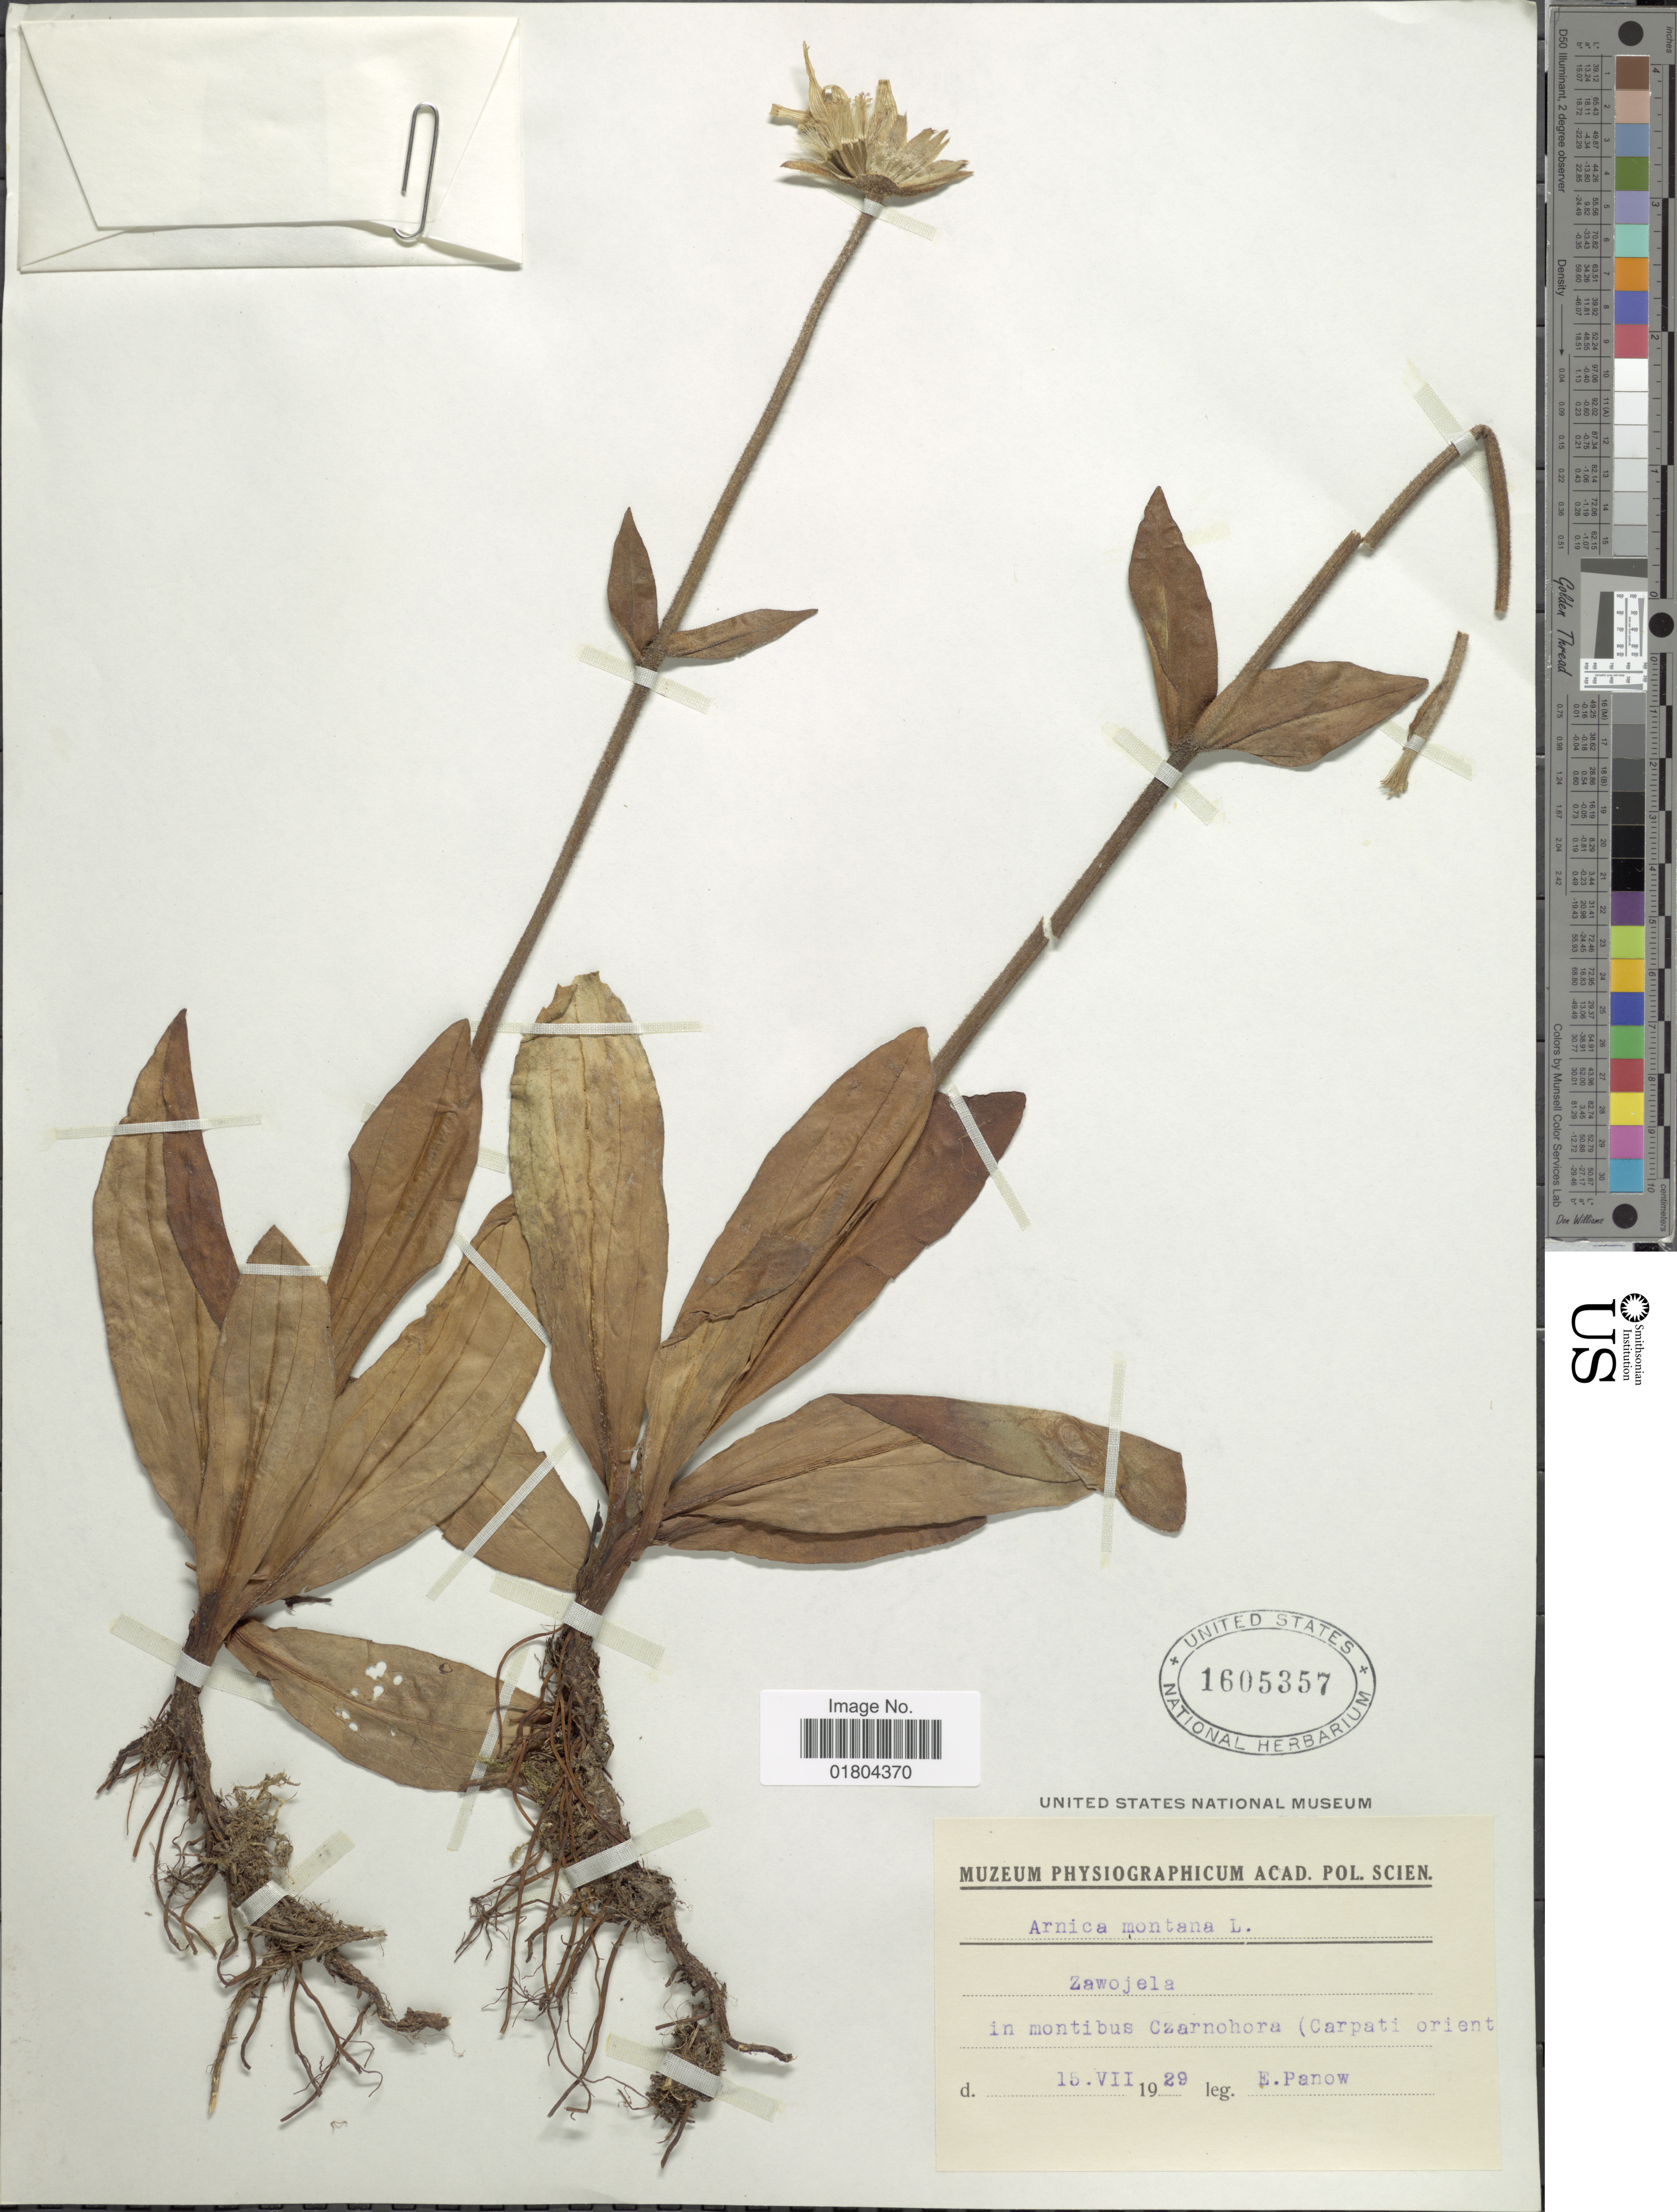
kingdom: Plantae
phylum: Tracheophyta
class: Magnoliopsida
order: Asterales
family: Asteraceae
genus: Arnica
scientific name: Arnica montana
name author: L.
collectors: E. Panow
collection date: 1929-07-15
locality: Zawojela, in montibus Czarnohora (Carpati orient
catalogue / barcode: US 1605357